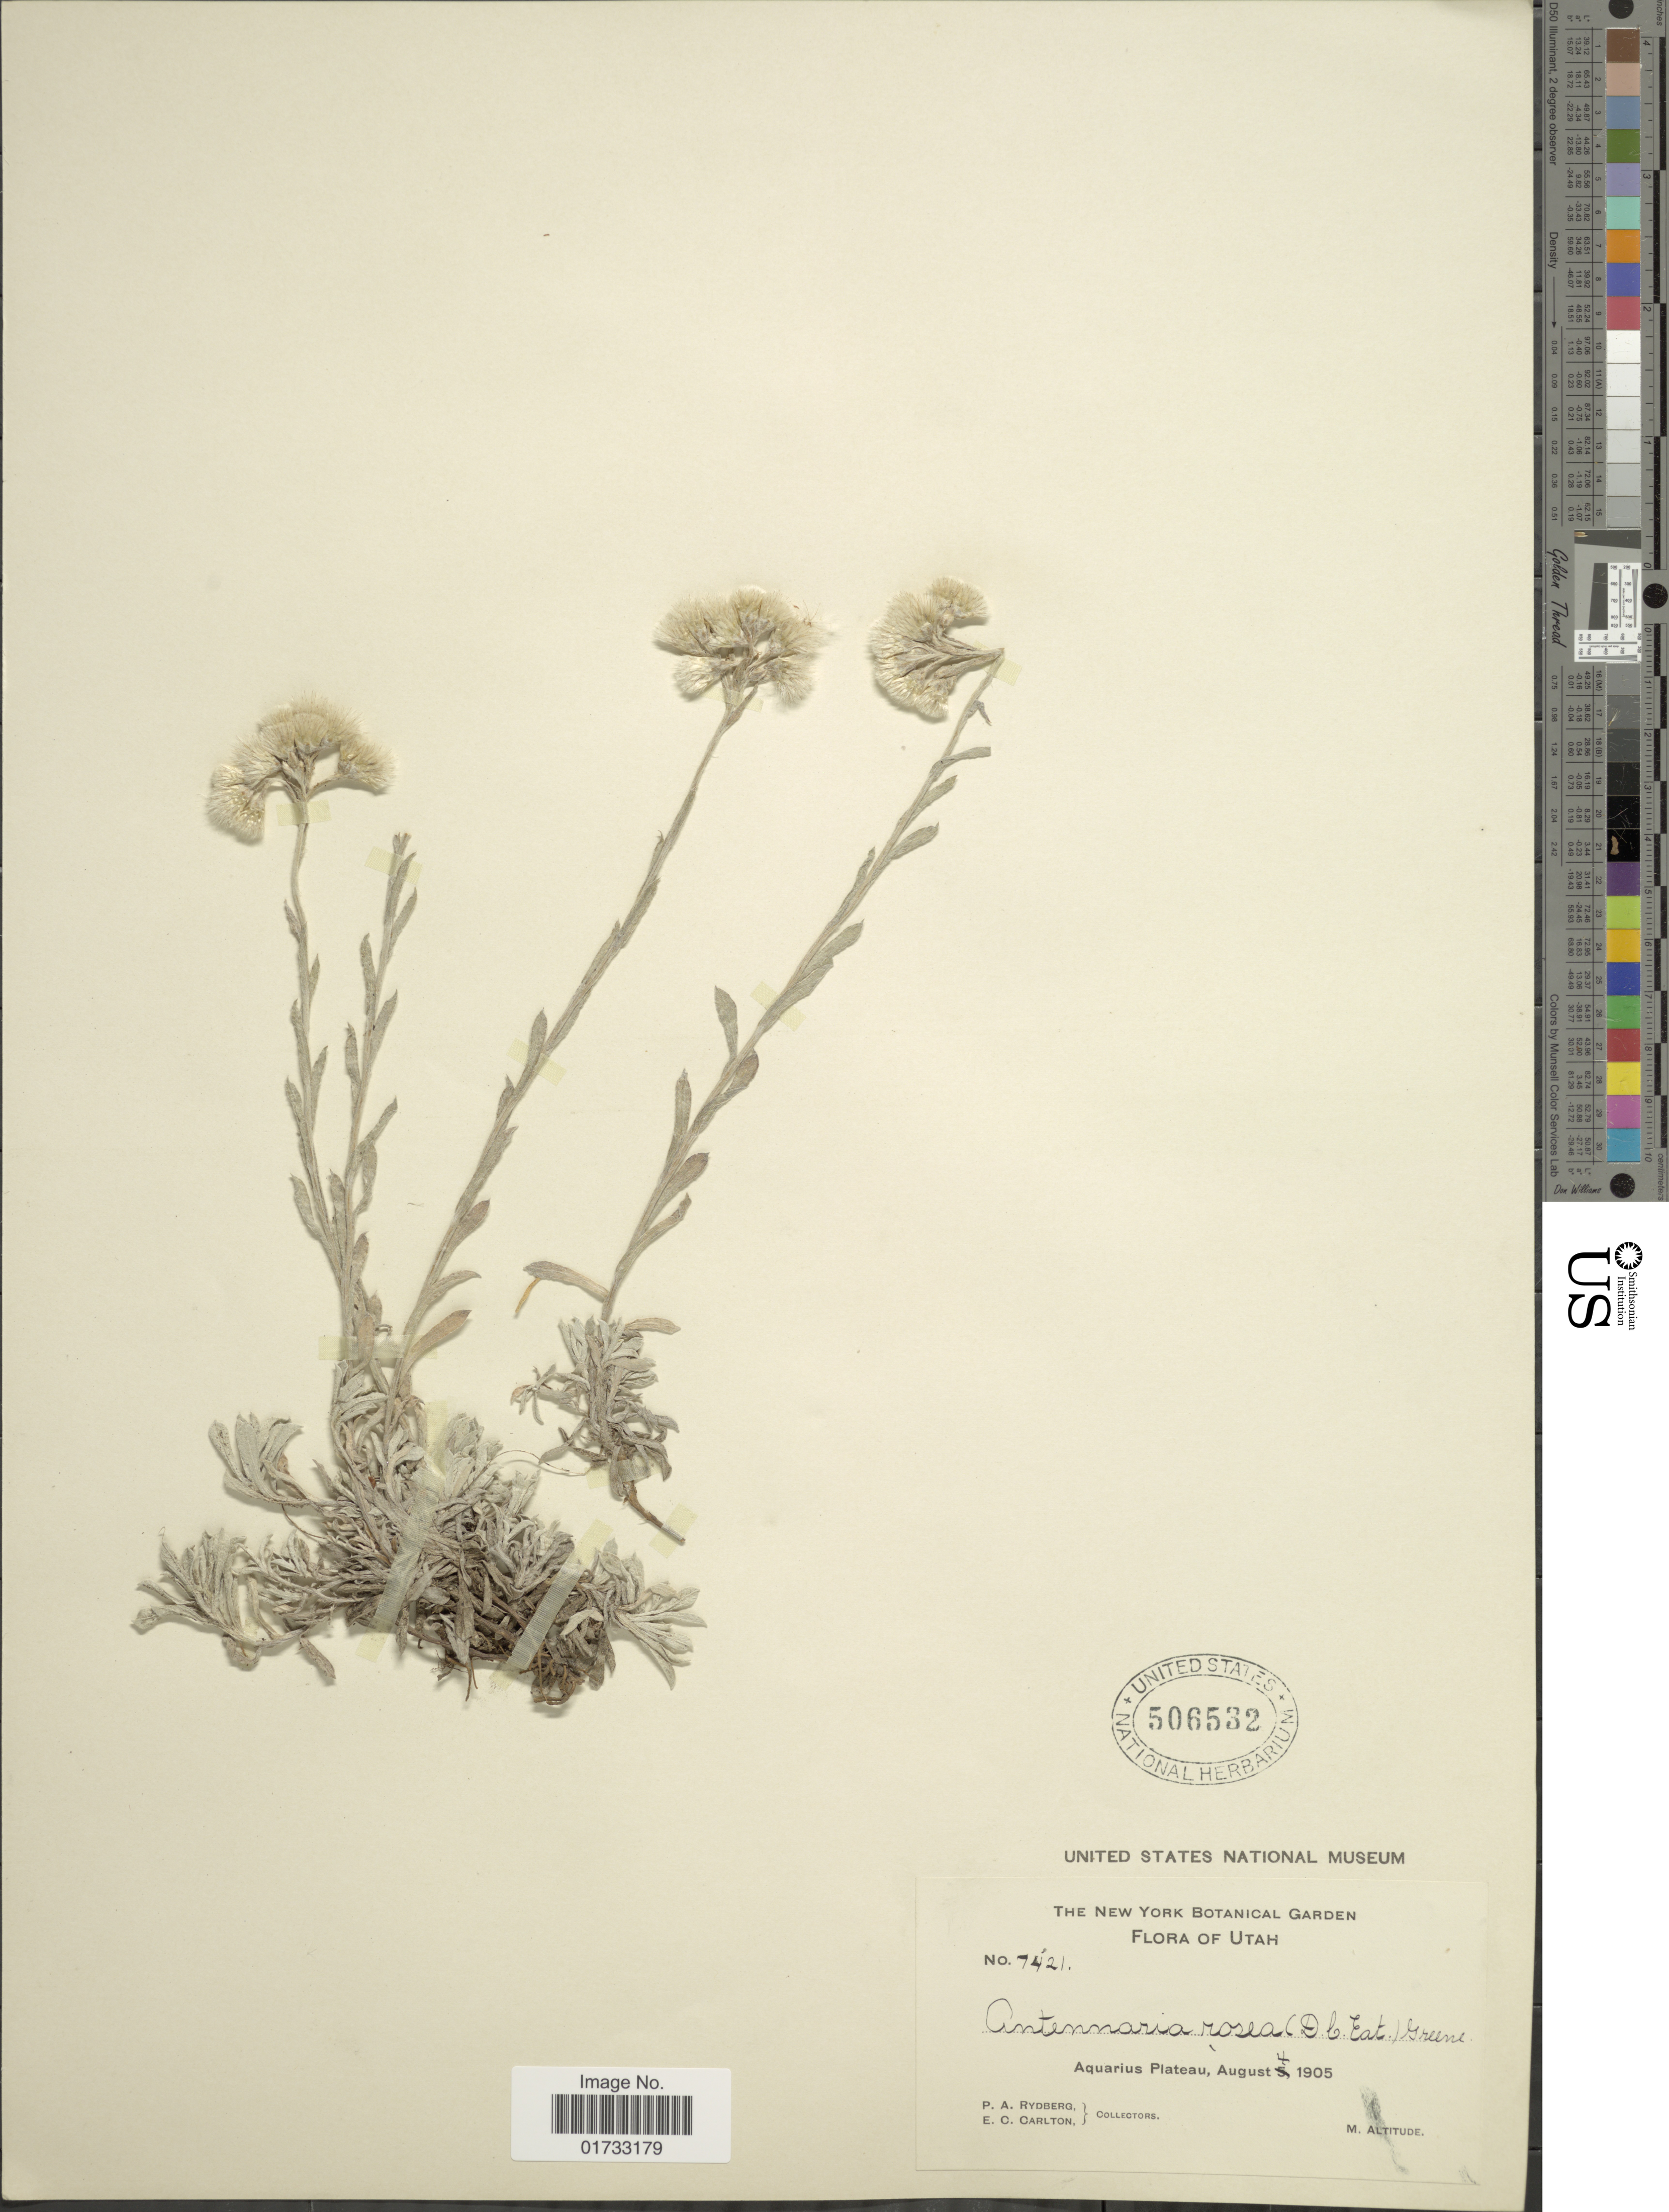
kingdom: Plantae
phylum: Tracheophyta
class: Magnoliopsida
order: Asterales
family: Asteraceae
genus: Antennaria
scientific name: Antennaria rosea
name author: Greene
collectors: P. A. Rydberg & E. Carlton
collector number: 7421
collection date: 1905-08-04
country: United States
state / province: Utah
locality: Aquarius Plateau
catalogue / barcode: US 506532